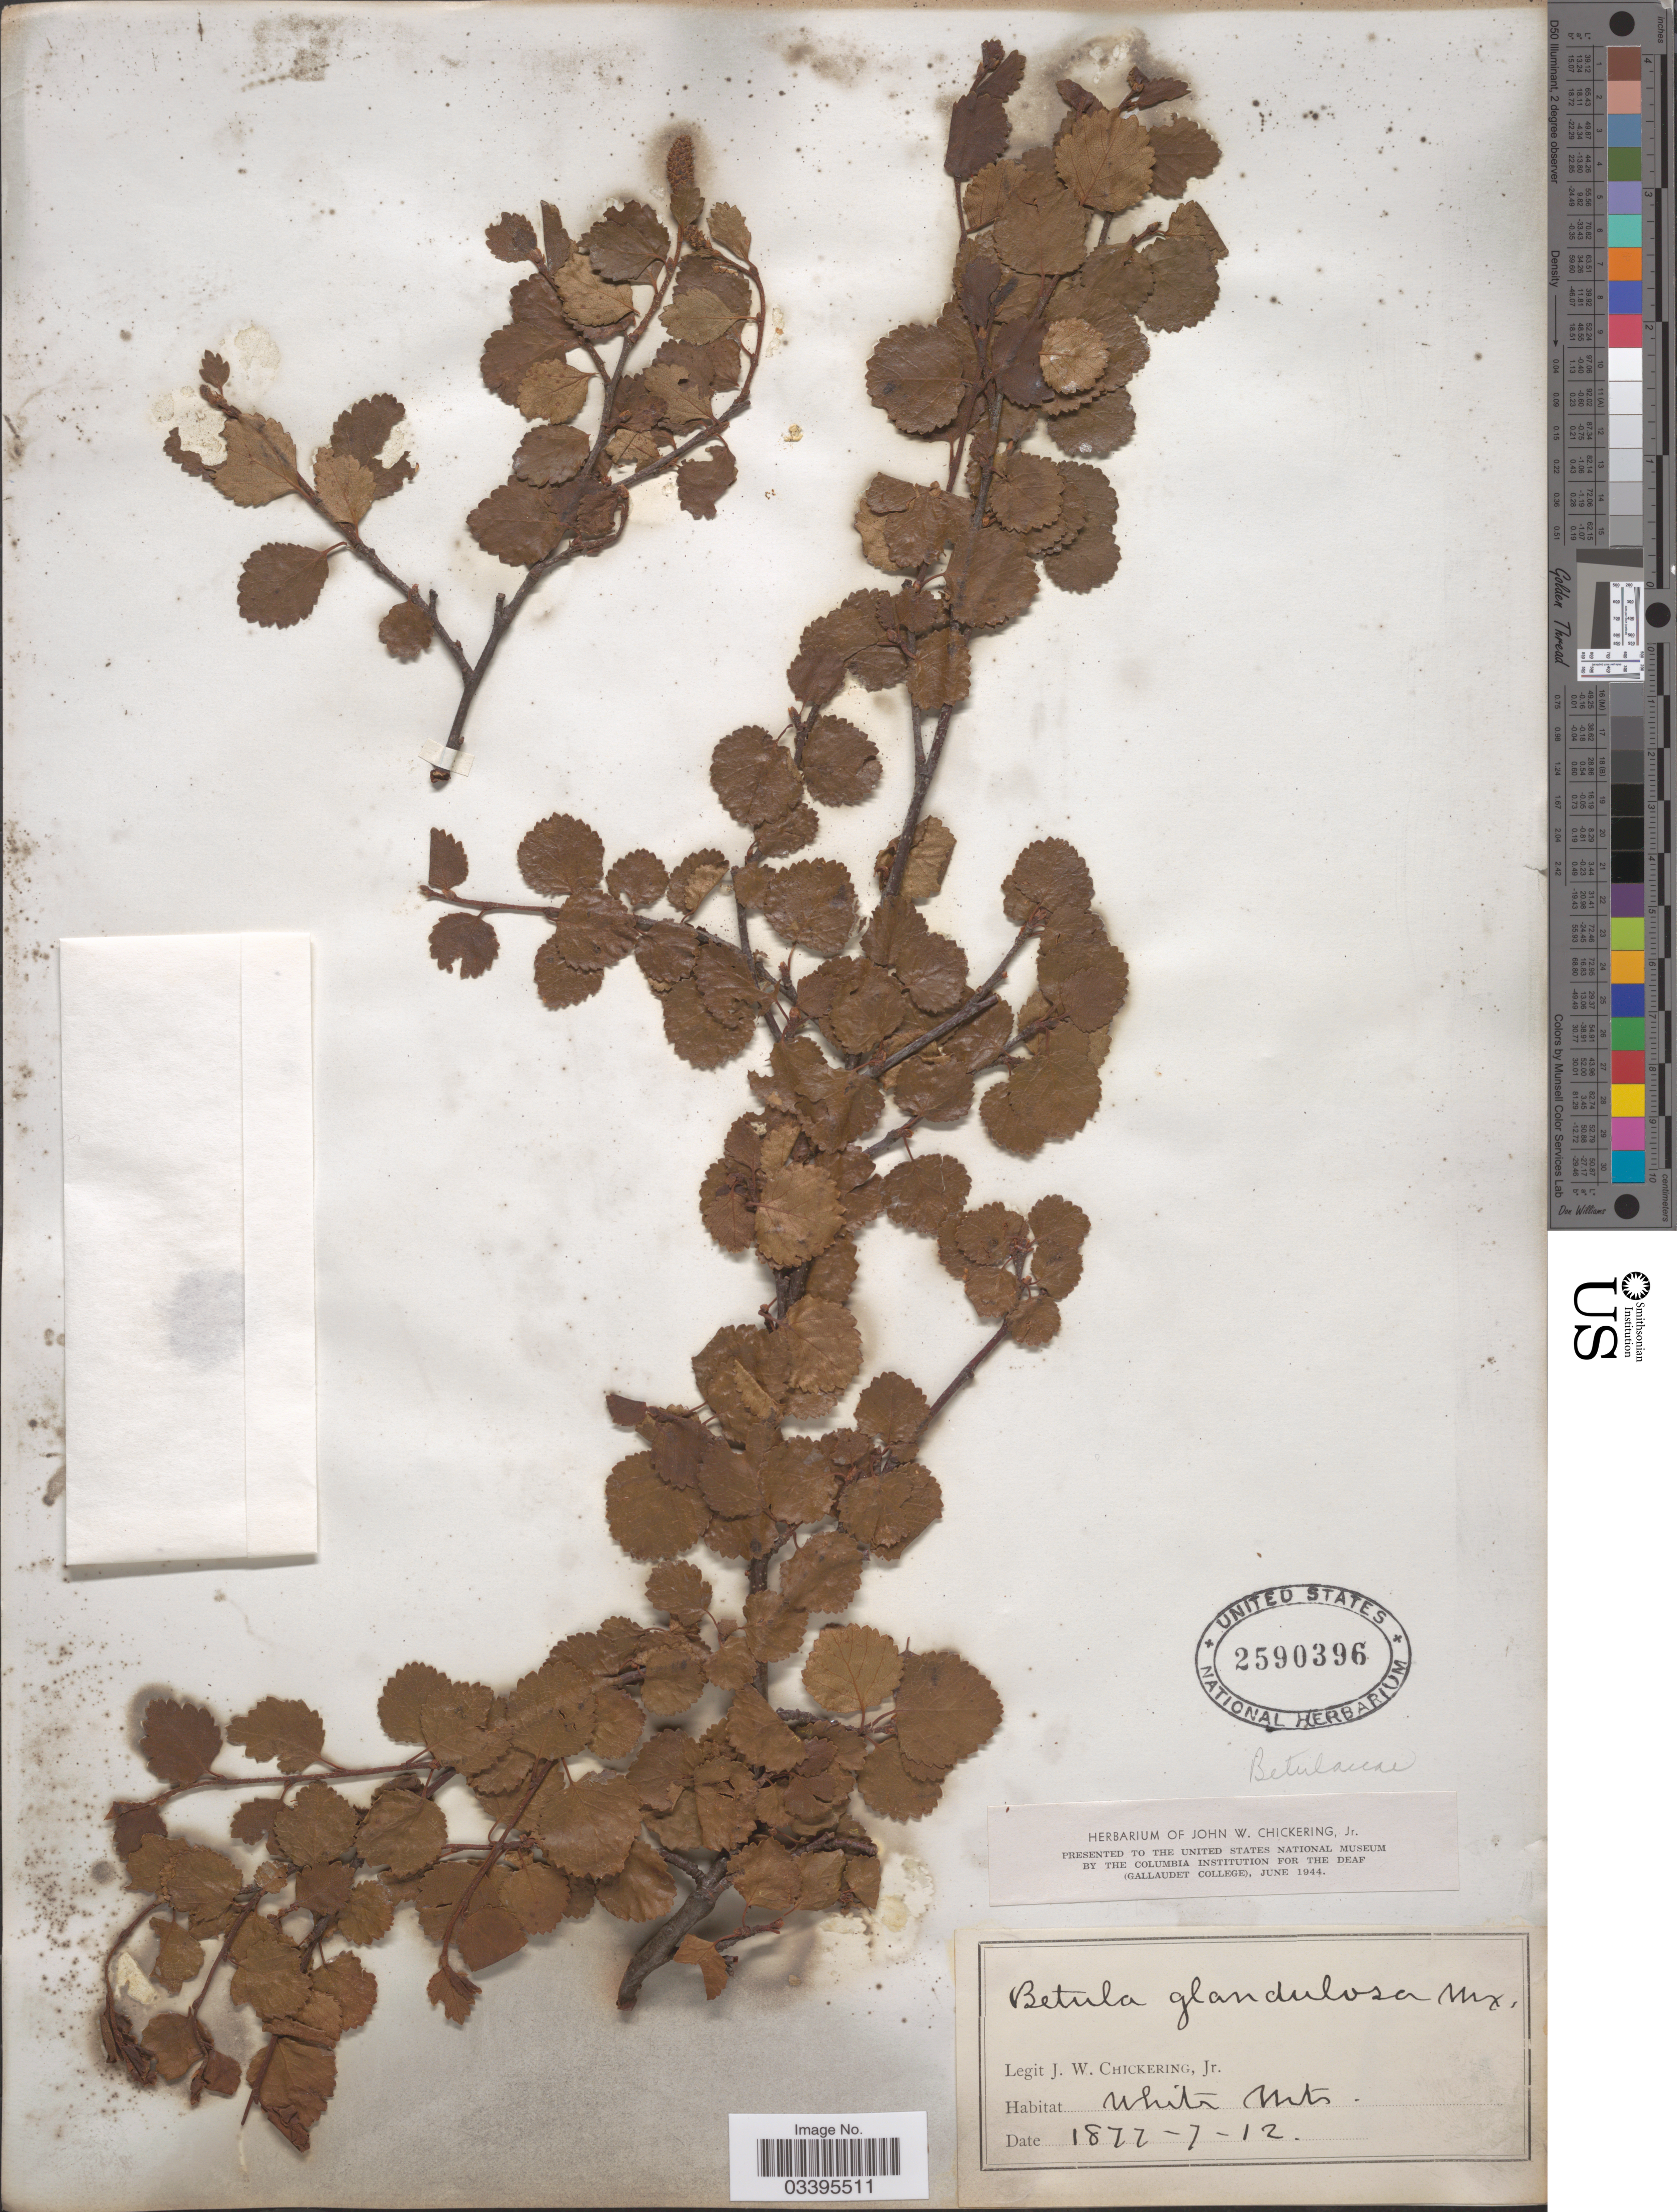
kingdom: Plantae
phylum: Tracheophyta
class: Magnoliopsida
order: Fagales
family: Betulaceae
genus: Betula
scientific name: Betula glandulosa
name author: Michx.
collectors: J. W. Chickering Jr.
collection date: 1877-07-12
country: United States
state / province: New Hampshire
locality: White Mountains.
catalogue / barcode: US 2590396